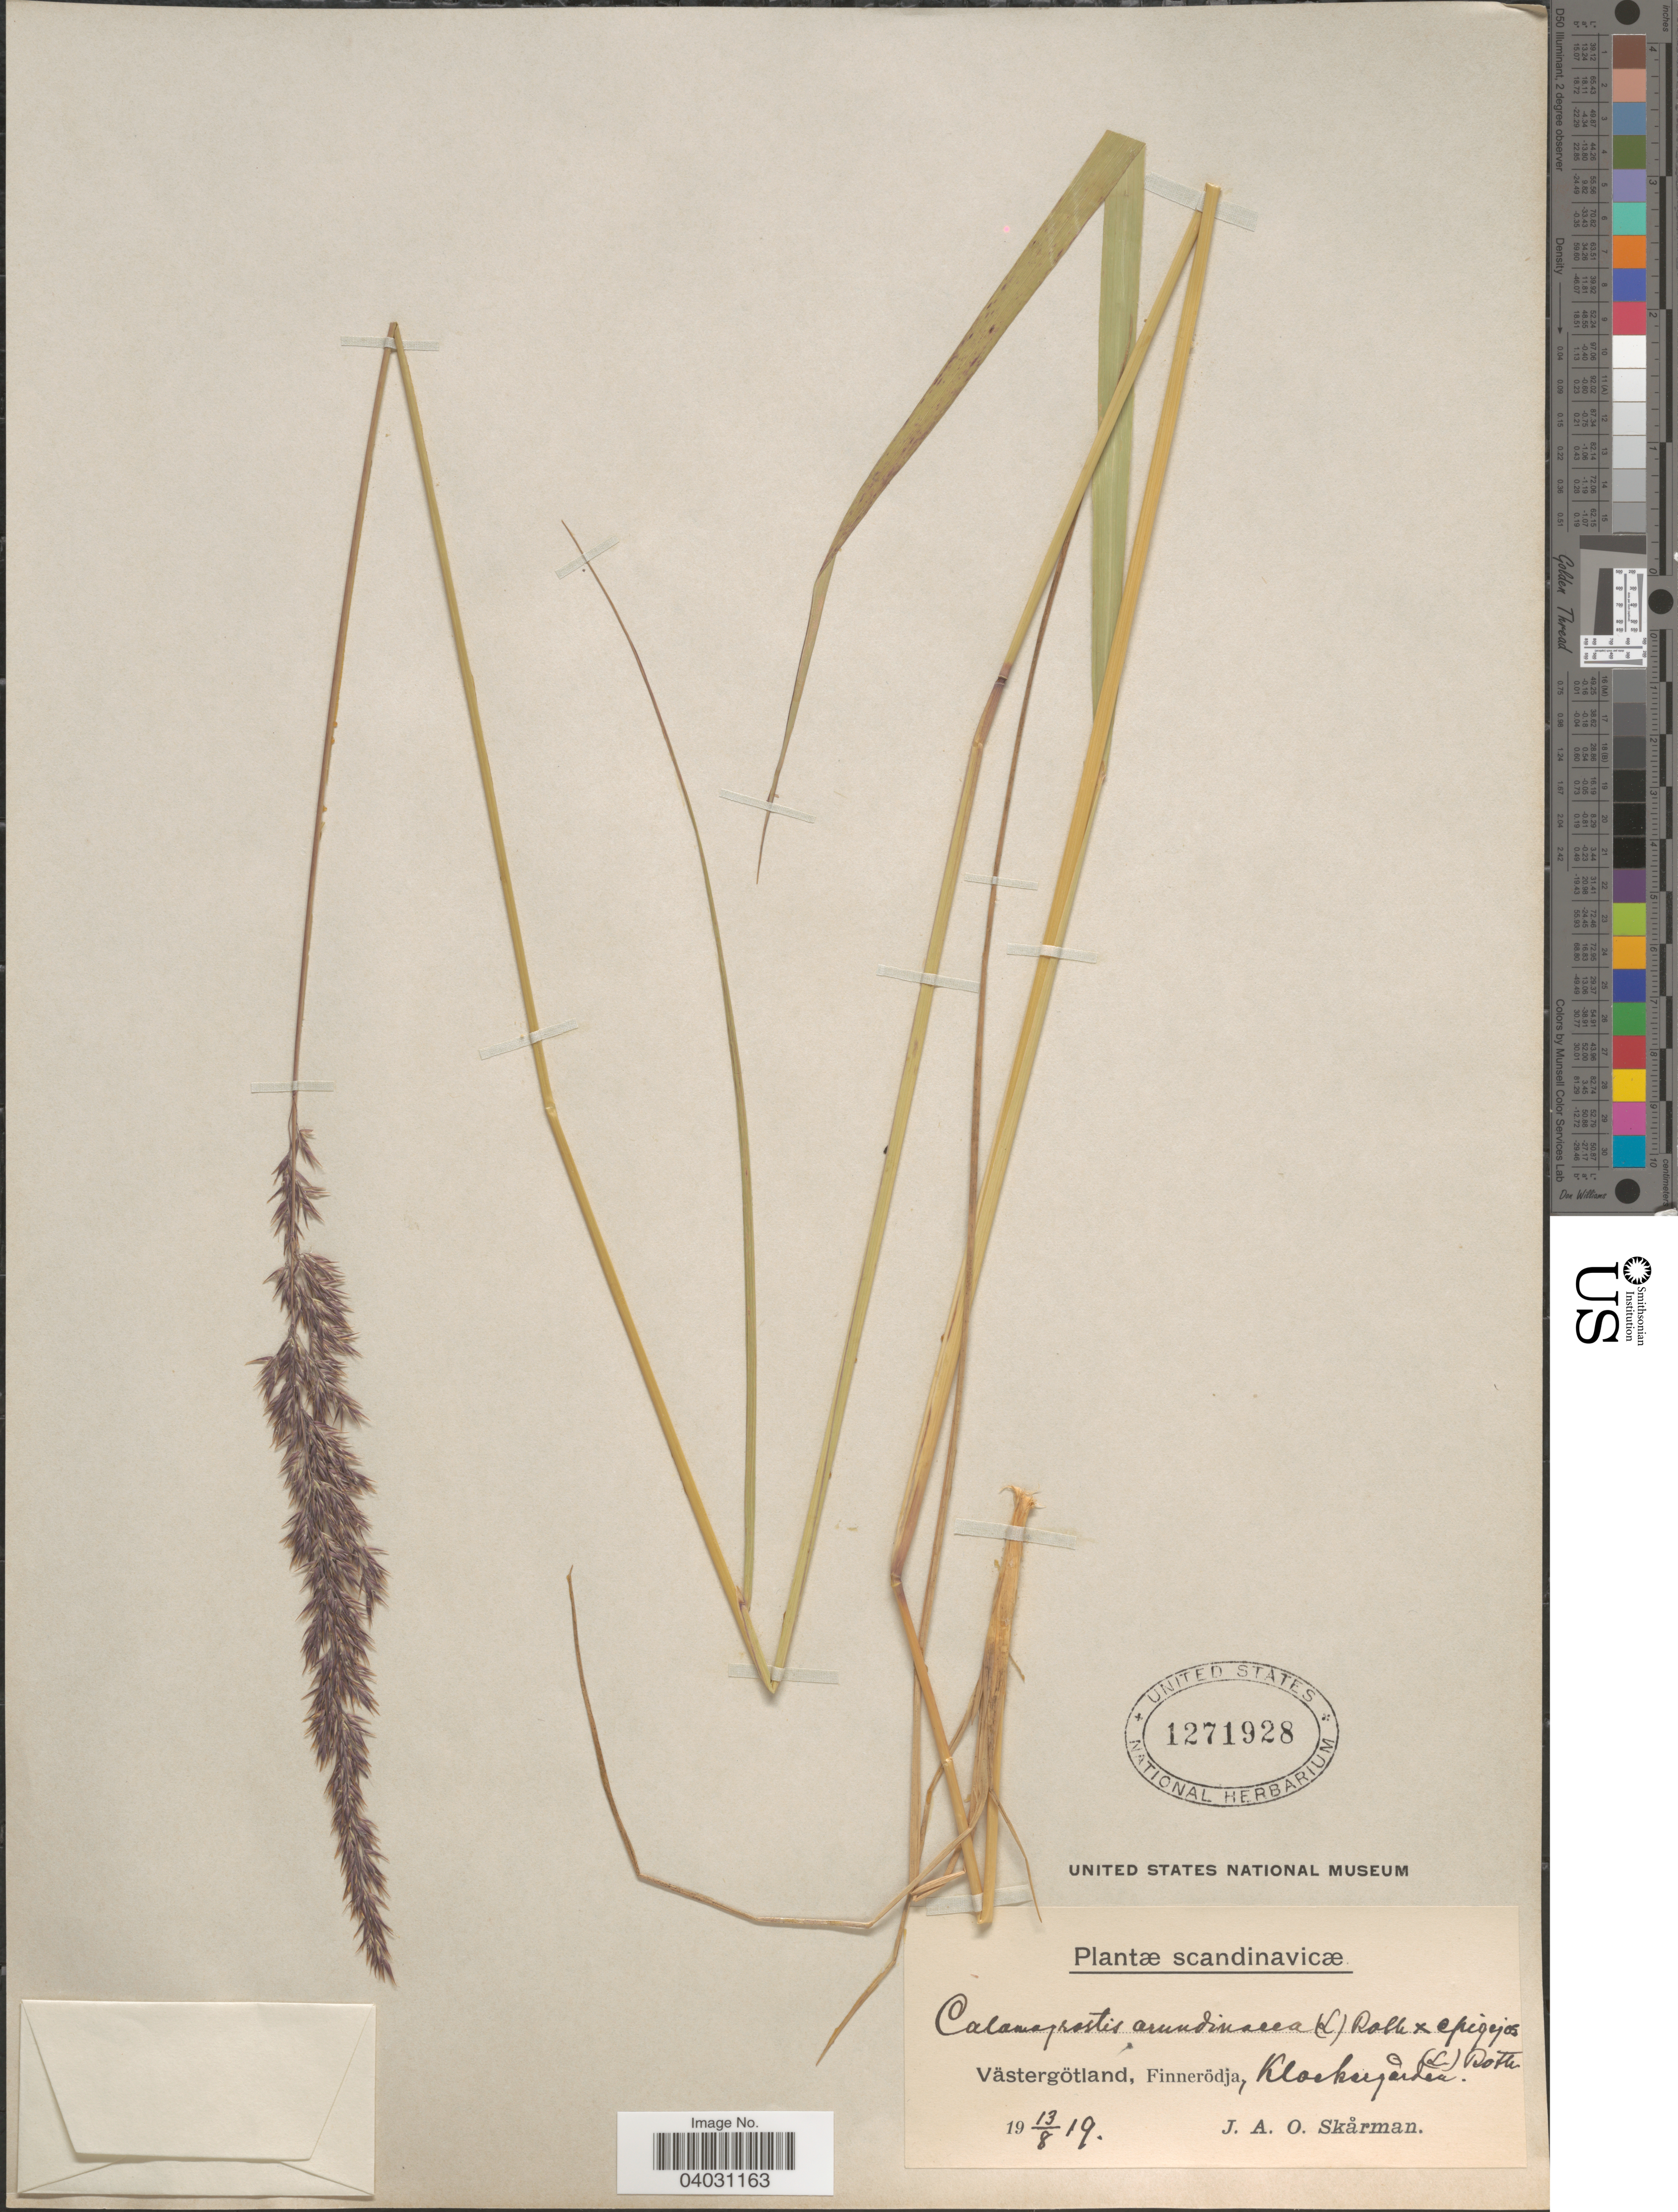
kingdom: Plantae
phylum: Tracheophyta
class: Liliopsida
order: Poales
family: Poaceae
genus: Calamagrostis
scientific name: Calamagrostis arundinacea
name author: (L.) Roth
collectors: J. Skarman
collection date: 1919-08-13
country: Sweden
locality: Scandinavicæ. Västergötland, Finnerödja, Klockargården.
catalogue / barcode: US 1271928